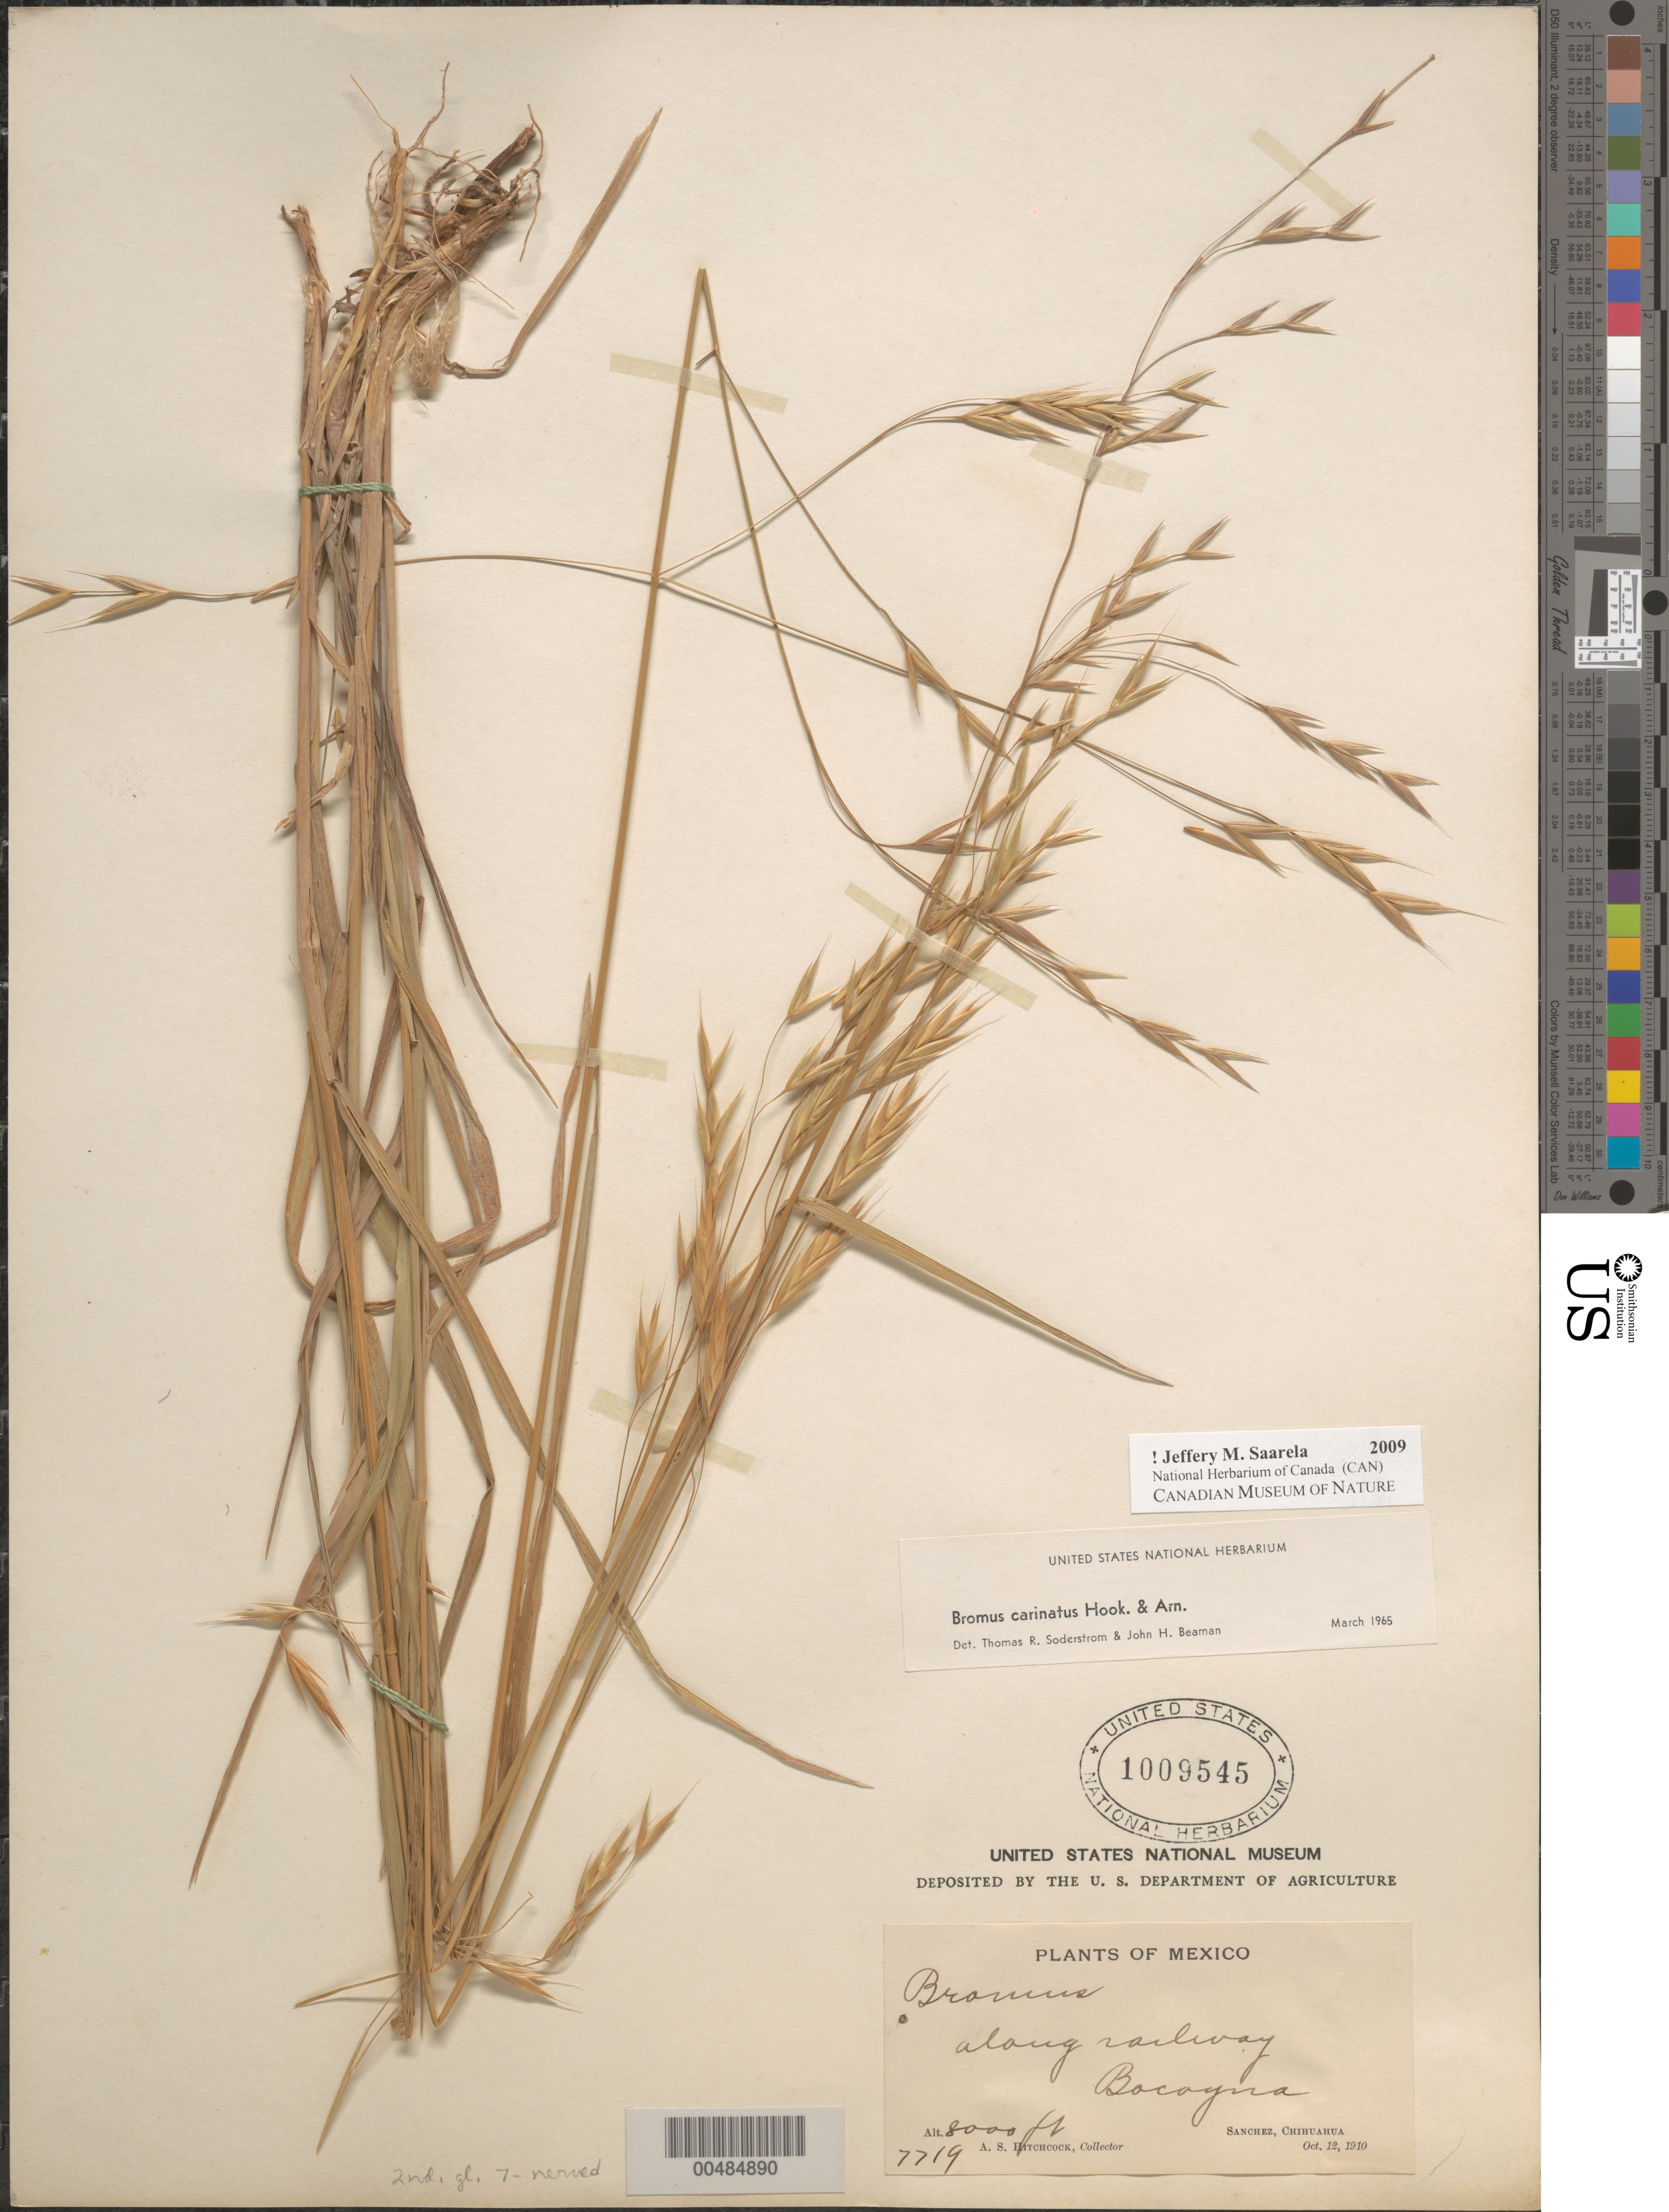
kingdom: Plantae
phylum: Tracheophyta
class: Liliopsida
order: Poales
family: Poaceae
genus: Bromus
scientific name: Bromus carinatus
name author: Hook. & Arn.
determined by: Soderstrom, T. R.; Beaman, J. H.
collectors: A. S. Hitchcock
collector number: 7719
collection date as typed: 12 Oct 1910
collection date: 1910-10-12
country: Mexico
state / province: Chihuahua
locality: Sanchez, Bocoyna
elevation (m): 2438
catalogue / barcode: US 1009545